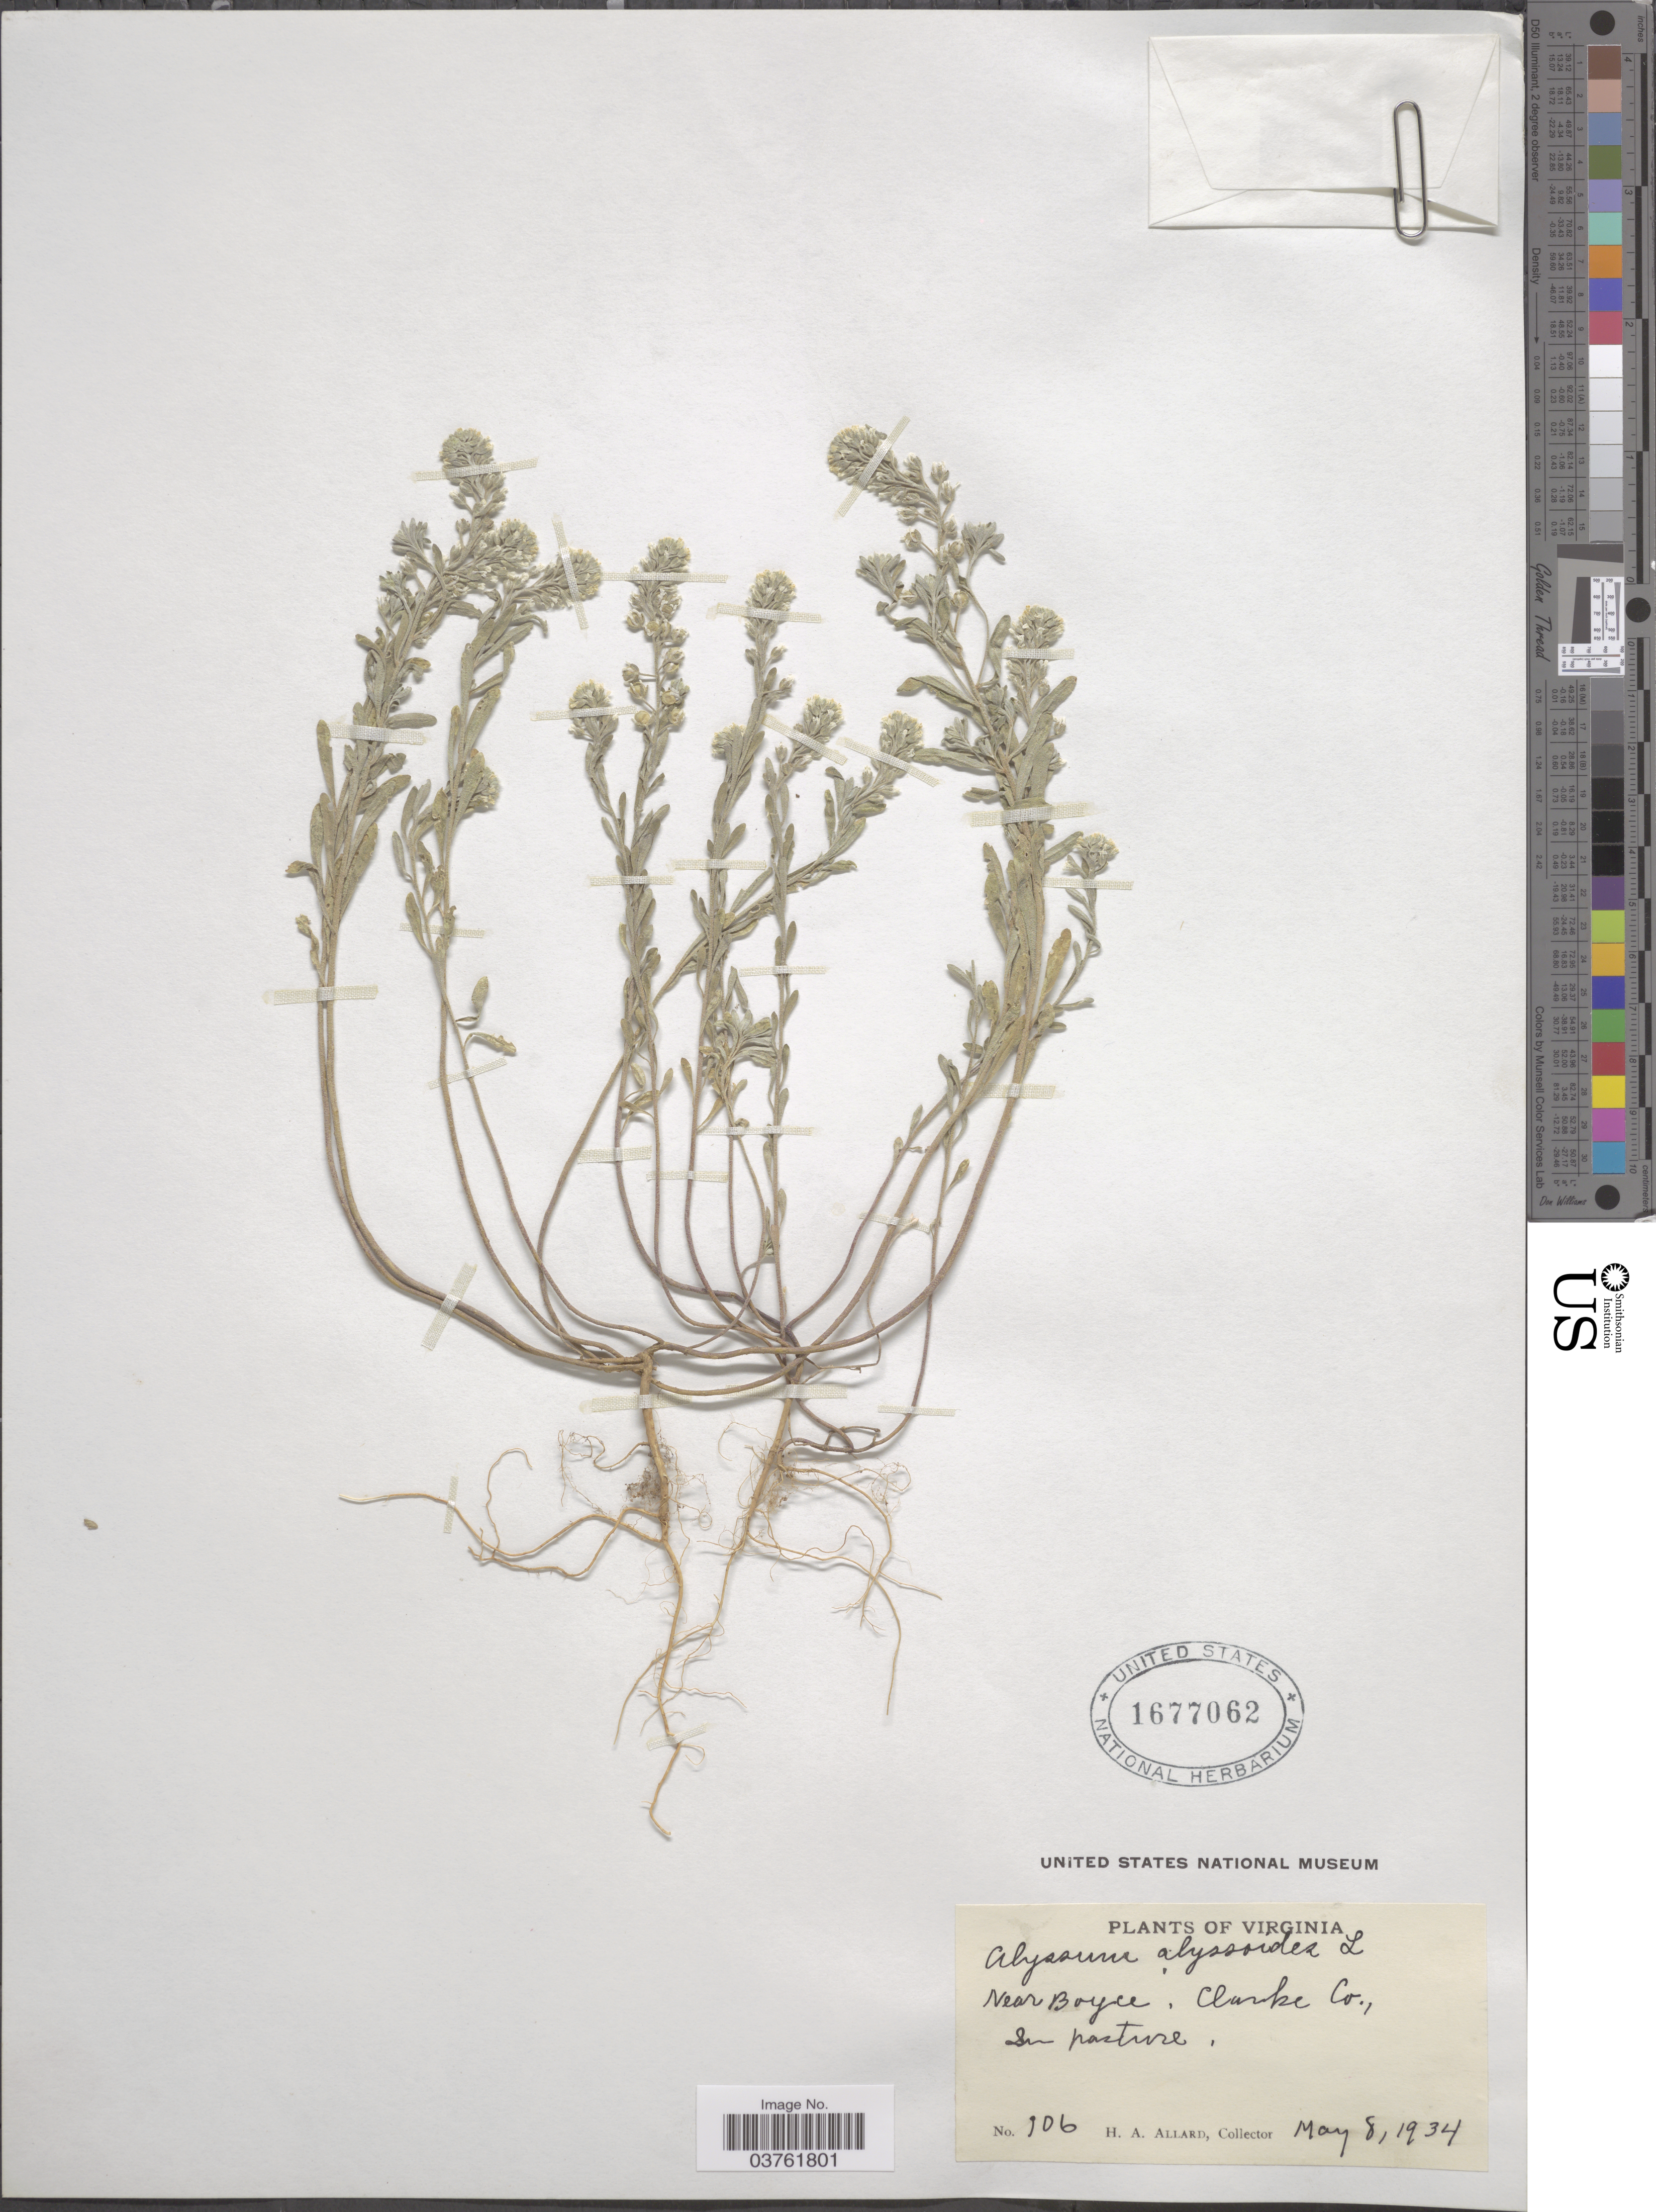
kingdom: Plantae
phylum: Tracheophyta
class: Magnoliopsida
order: Brassicales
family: Brassicaceae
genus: Alyssum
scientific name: Alyssum alyssoides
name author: (L.) L.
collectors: H. A. Allard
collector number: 106*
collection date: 1934-05-08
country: United States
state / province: Virginia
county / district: Clarke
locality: Near Boyce, Clarke Co., in pasture.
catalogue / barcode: US 1677062